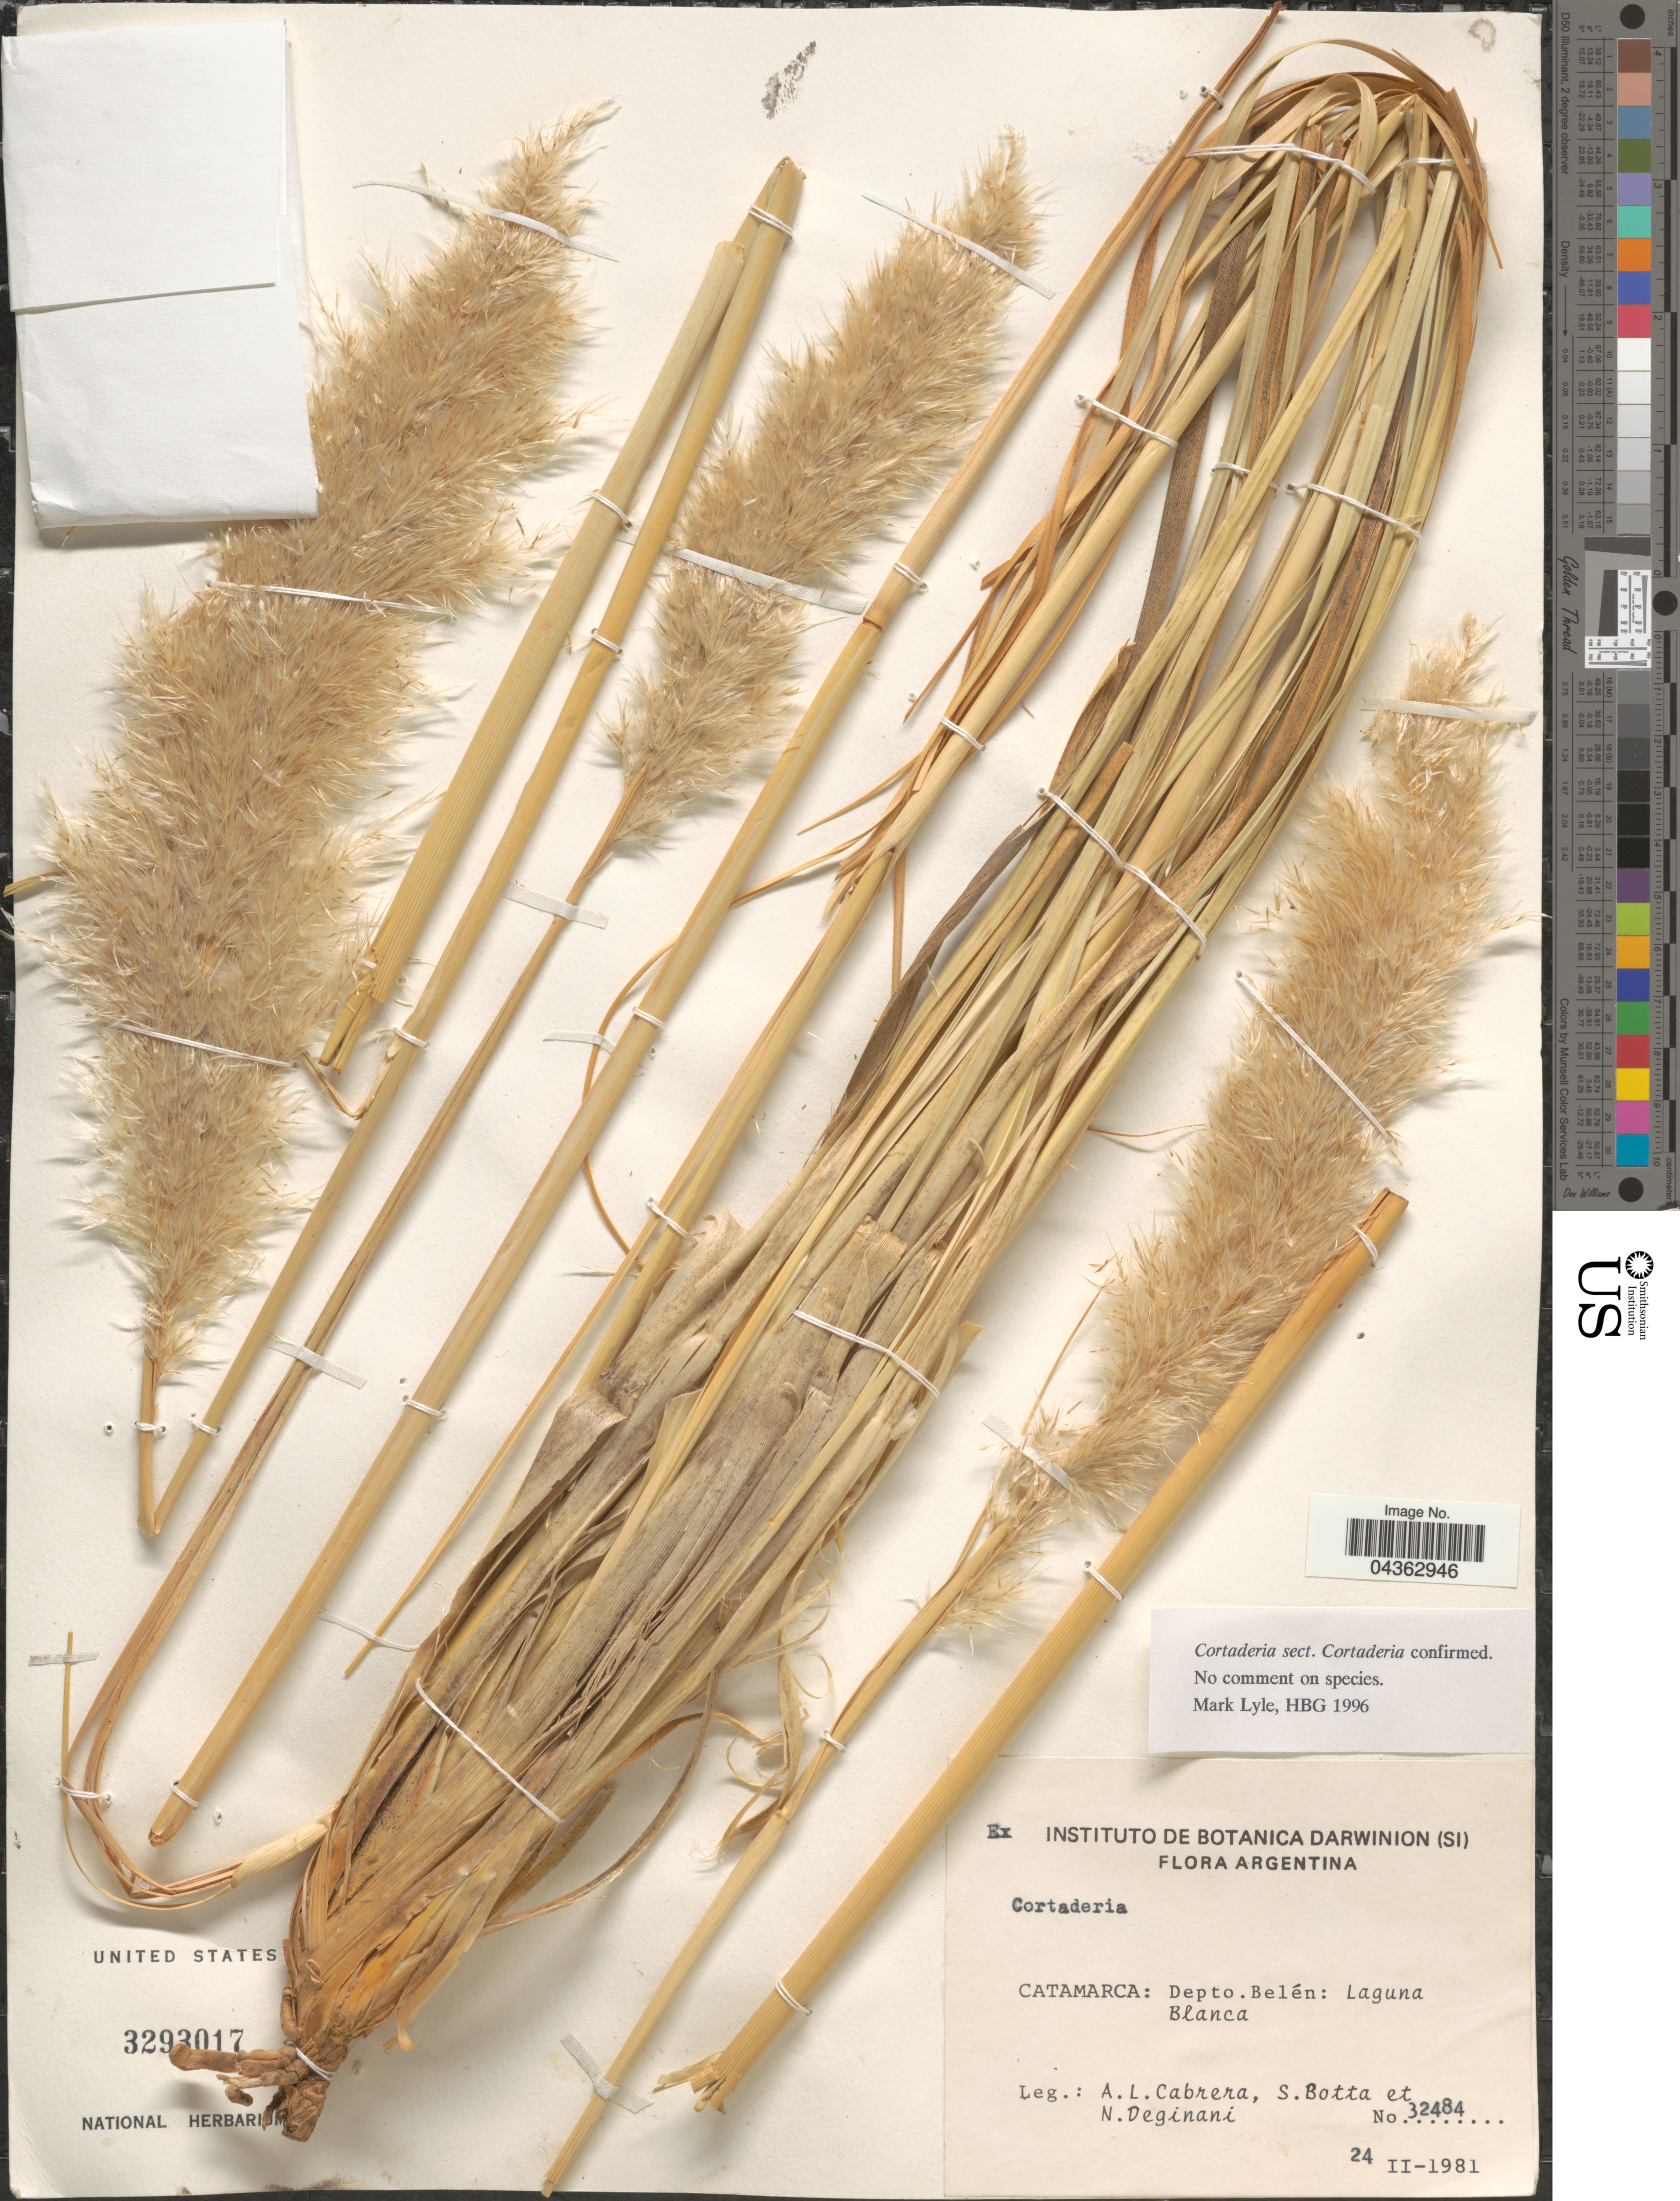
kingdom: Plantae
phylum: Tracheophyta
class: Liliopsida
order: Poales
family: Poaceae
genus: Cortaderia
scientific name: Cortaderia sp.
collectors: A. L. Cabrera, S. Botta & N. Deginani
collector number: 32484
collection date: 1981-02-24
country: Argentina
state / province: Catamarca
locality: Depto. Belén: Laguna Blanca.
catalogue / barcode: US 3293017